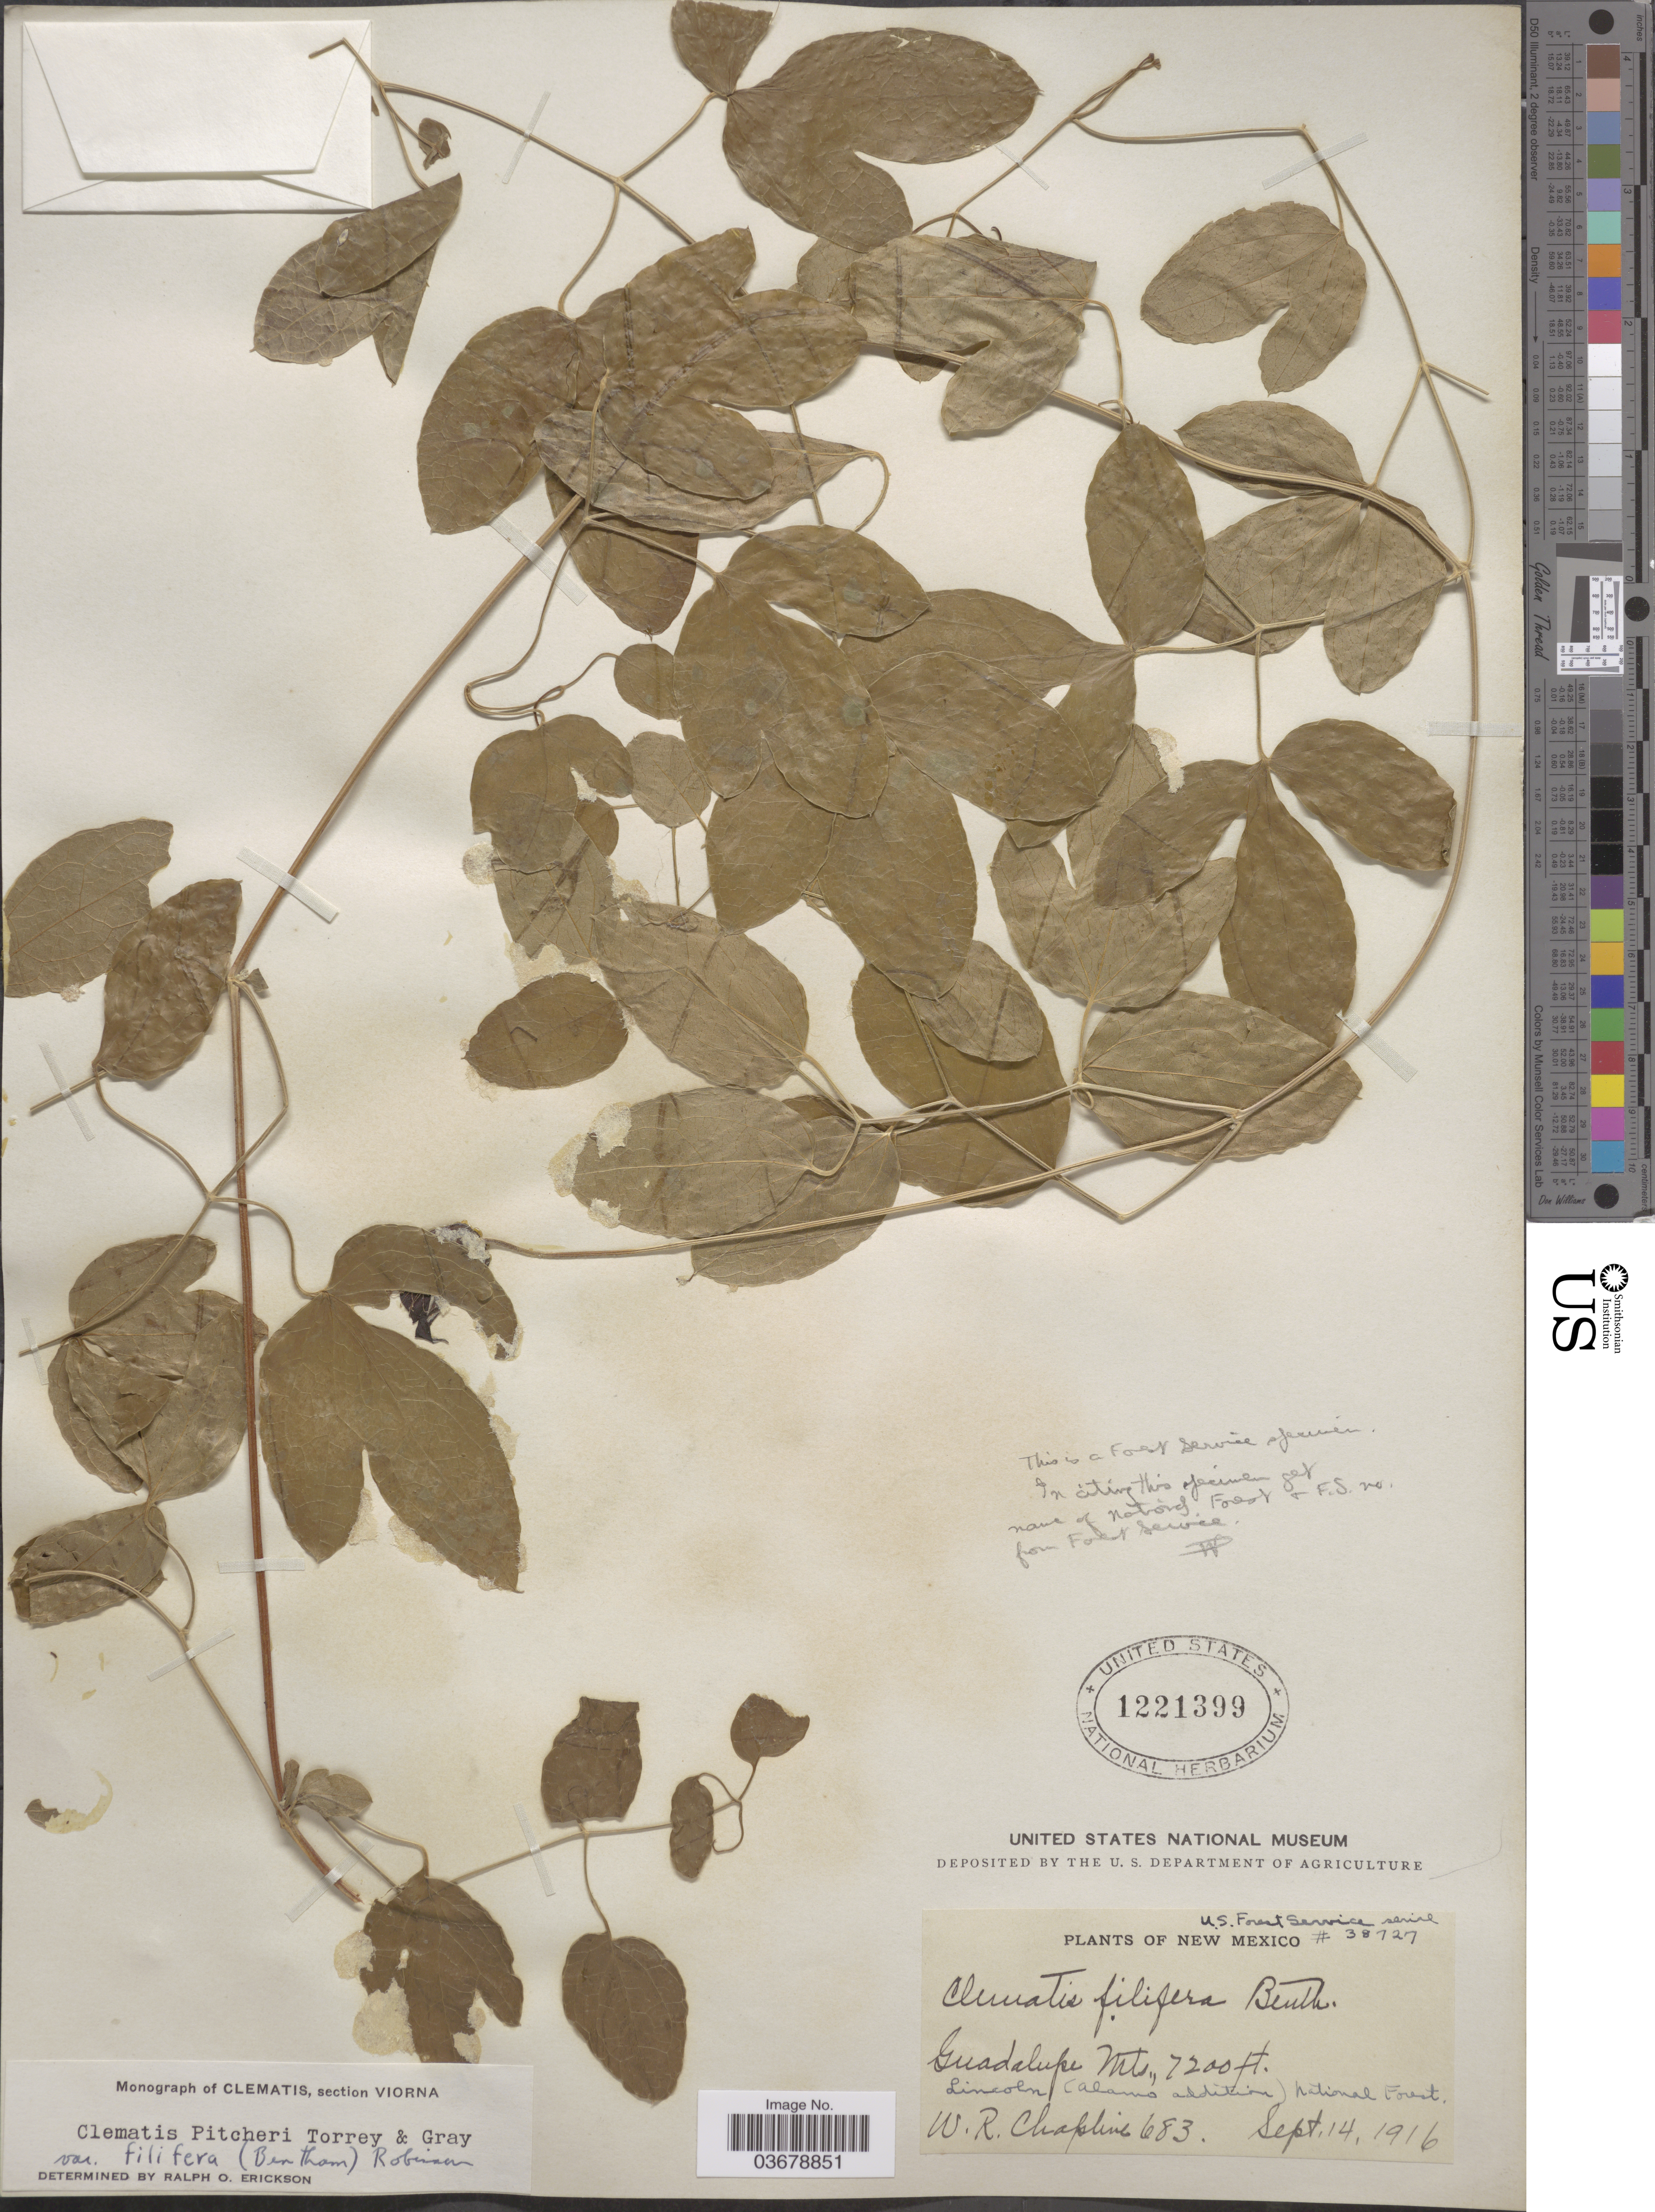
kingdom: Plantae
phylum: Tracheophyta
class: Magnoliopsida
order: Ranunculales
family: Ranunculaceae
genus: Clematis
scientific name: Clematis viorna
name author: L.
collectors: W. Chapline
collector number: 683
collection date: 1916-09-14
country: United States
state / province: New Mexico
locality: Guadalupe Mts. Lincoln (Alamo addition) National Forest.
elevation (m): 2195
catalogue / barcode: US 1221399